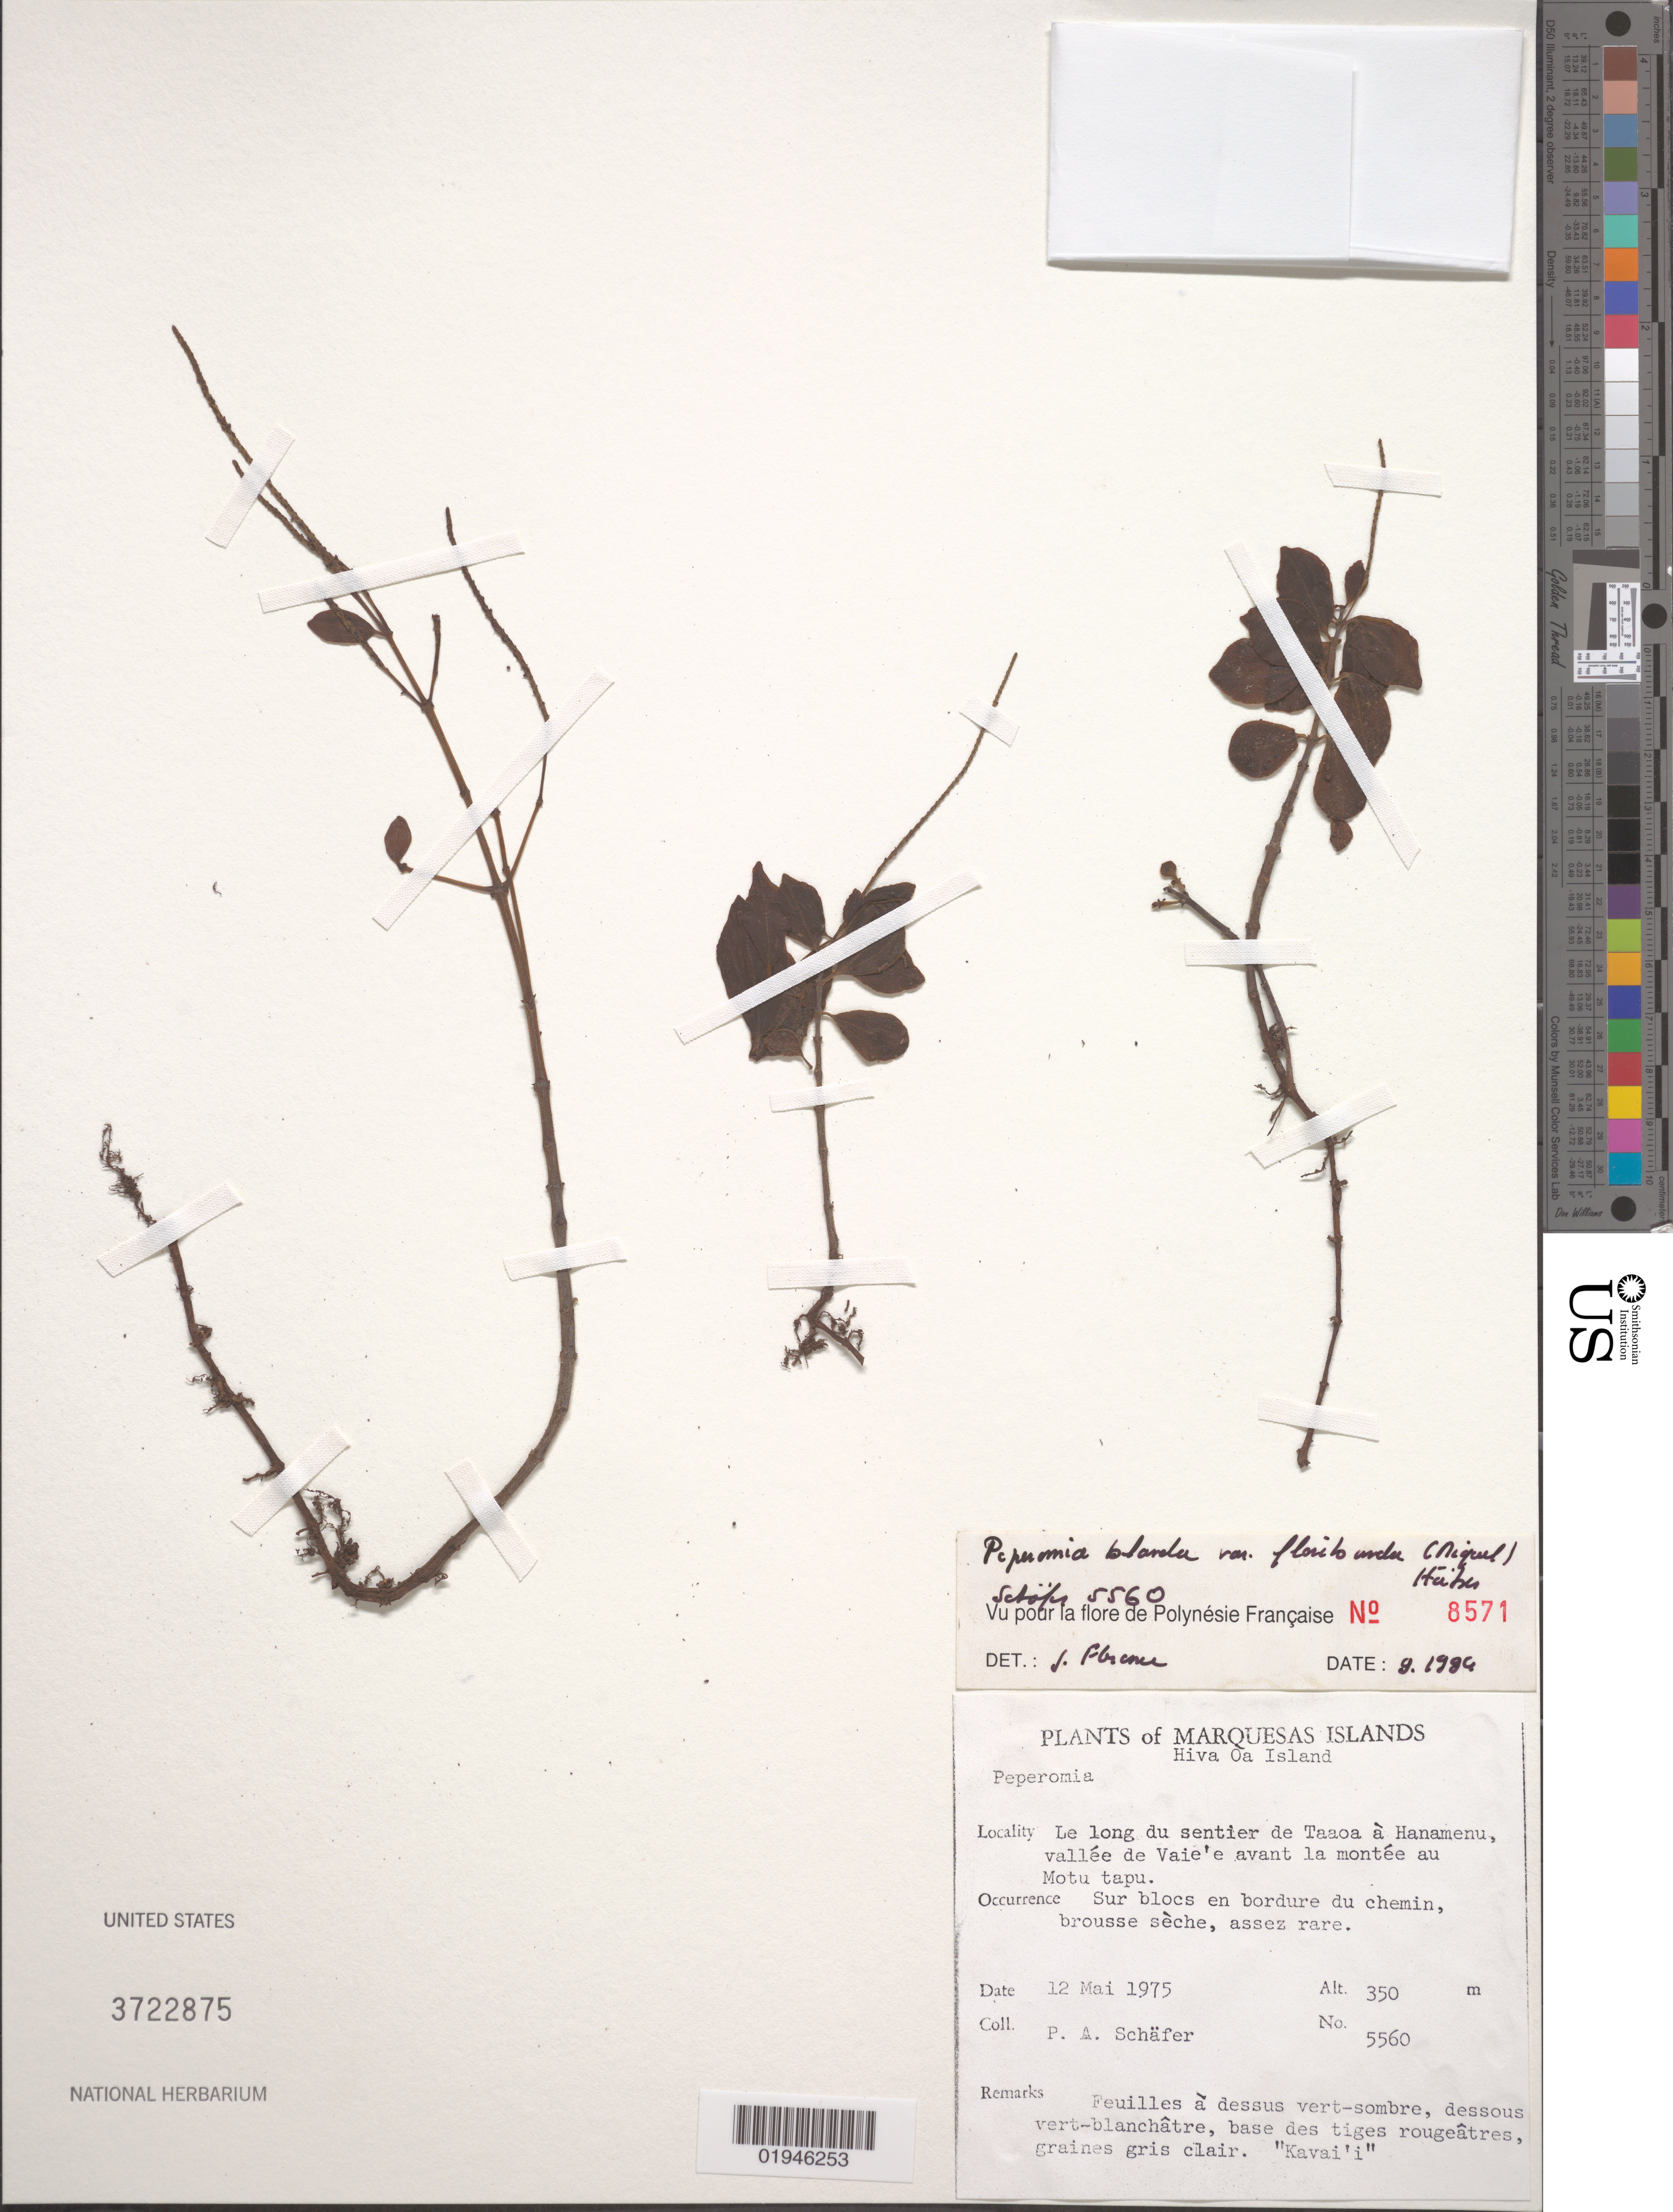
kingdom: Plantae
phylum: Tracheophyta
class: Magnoliopsida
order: Piperales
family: Piperaceae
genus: Peperomia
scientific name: Peperomia leptostachya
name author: Hook. & Arn.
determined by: Wagner, W. L., (BOT), Smithsonian Institution - National Museum of Natural History (UNITED STATES)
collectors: P. A. Schäfer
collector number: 5560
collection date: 1975-05-12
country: French Polynesia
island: Hiva Oa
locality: Le long du sentier de Taaoa à Hanamenu, vallée de Vaie'e avant la montée au Motu tapu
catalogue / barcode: US 3722875